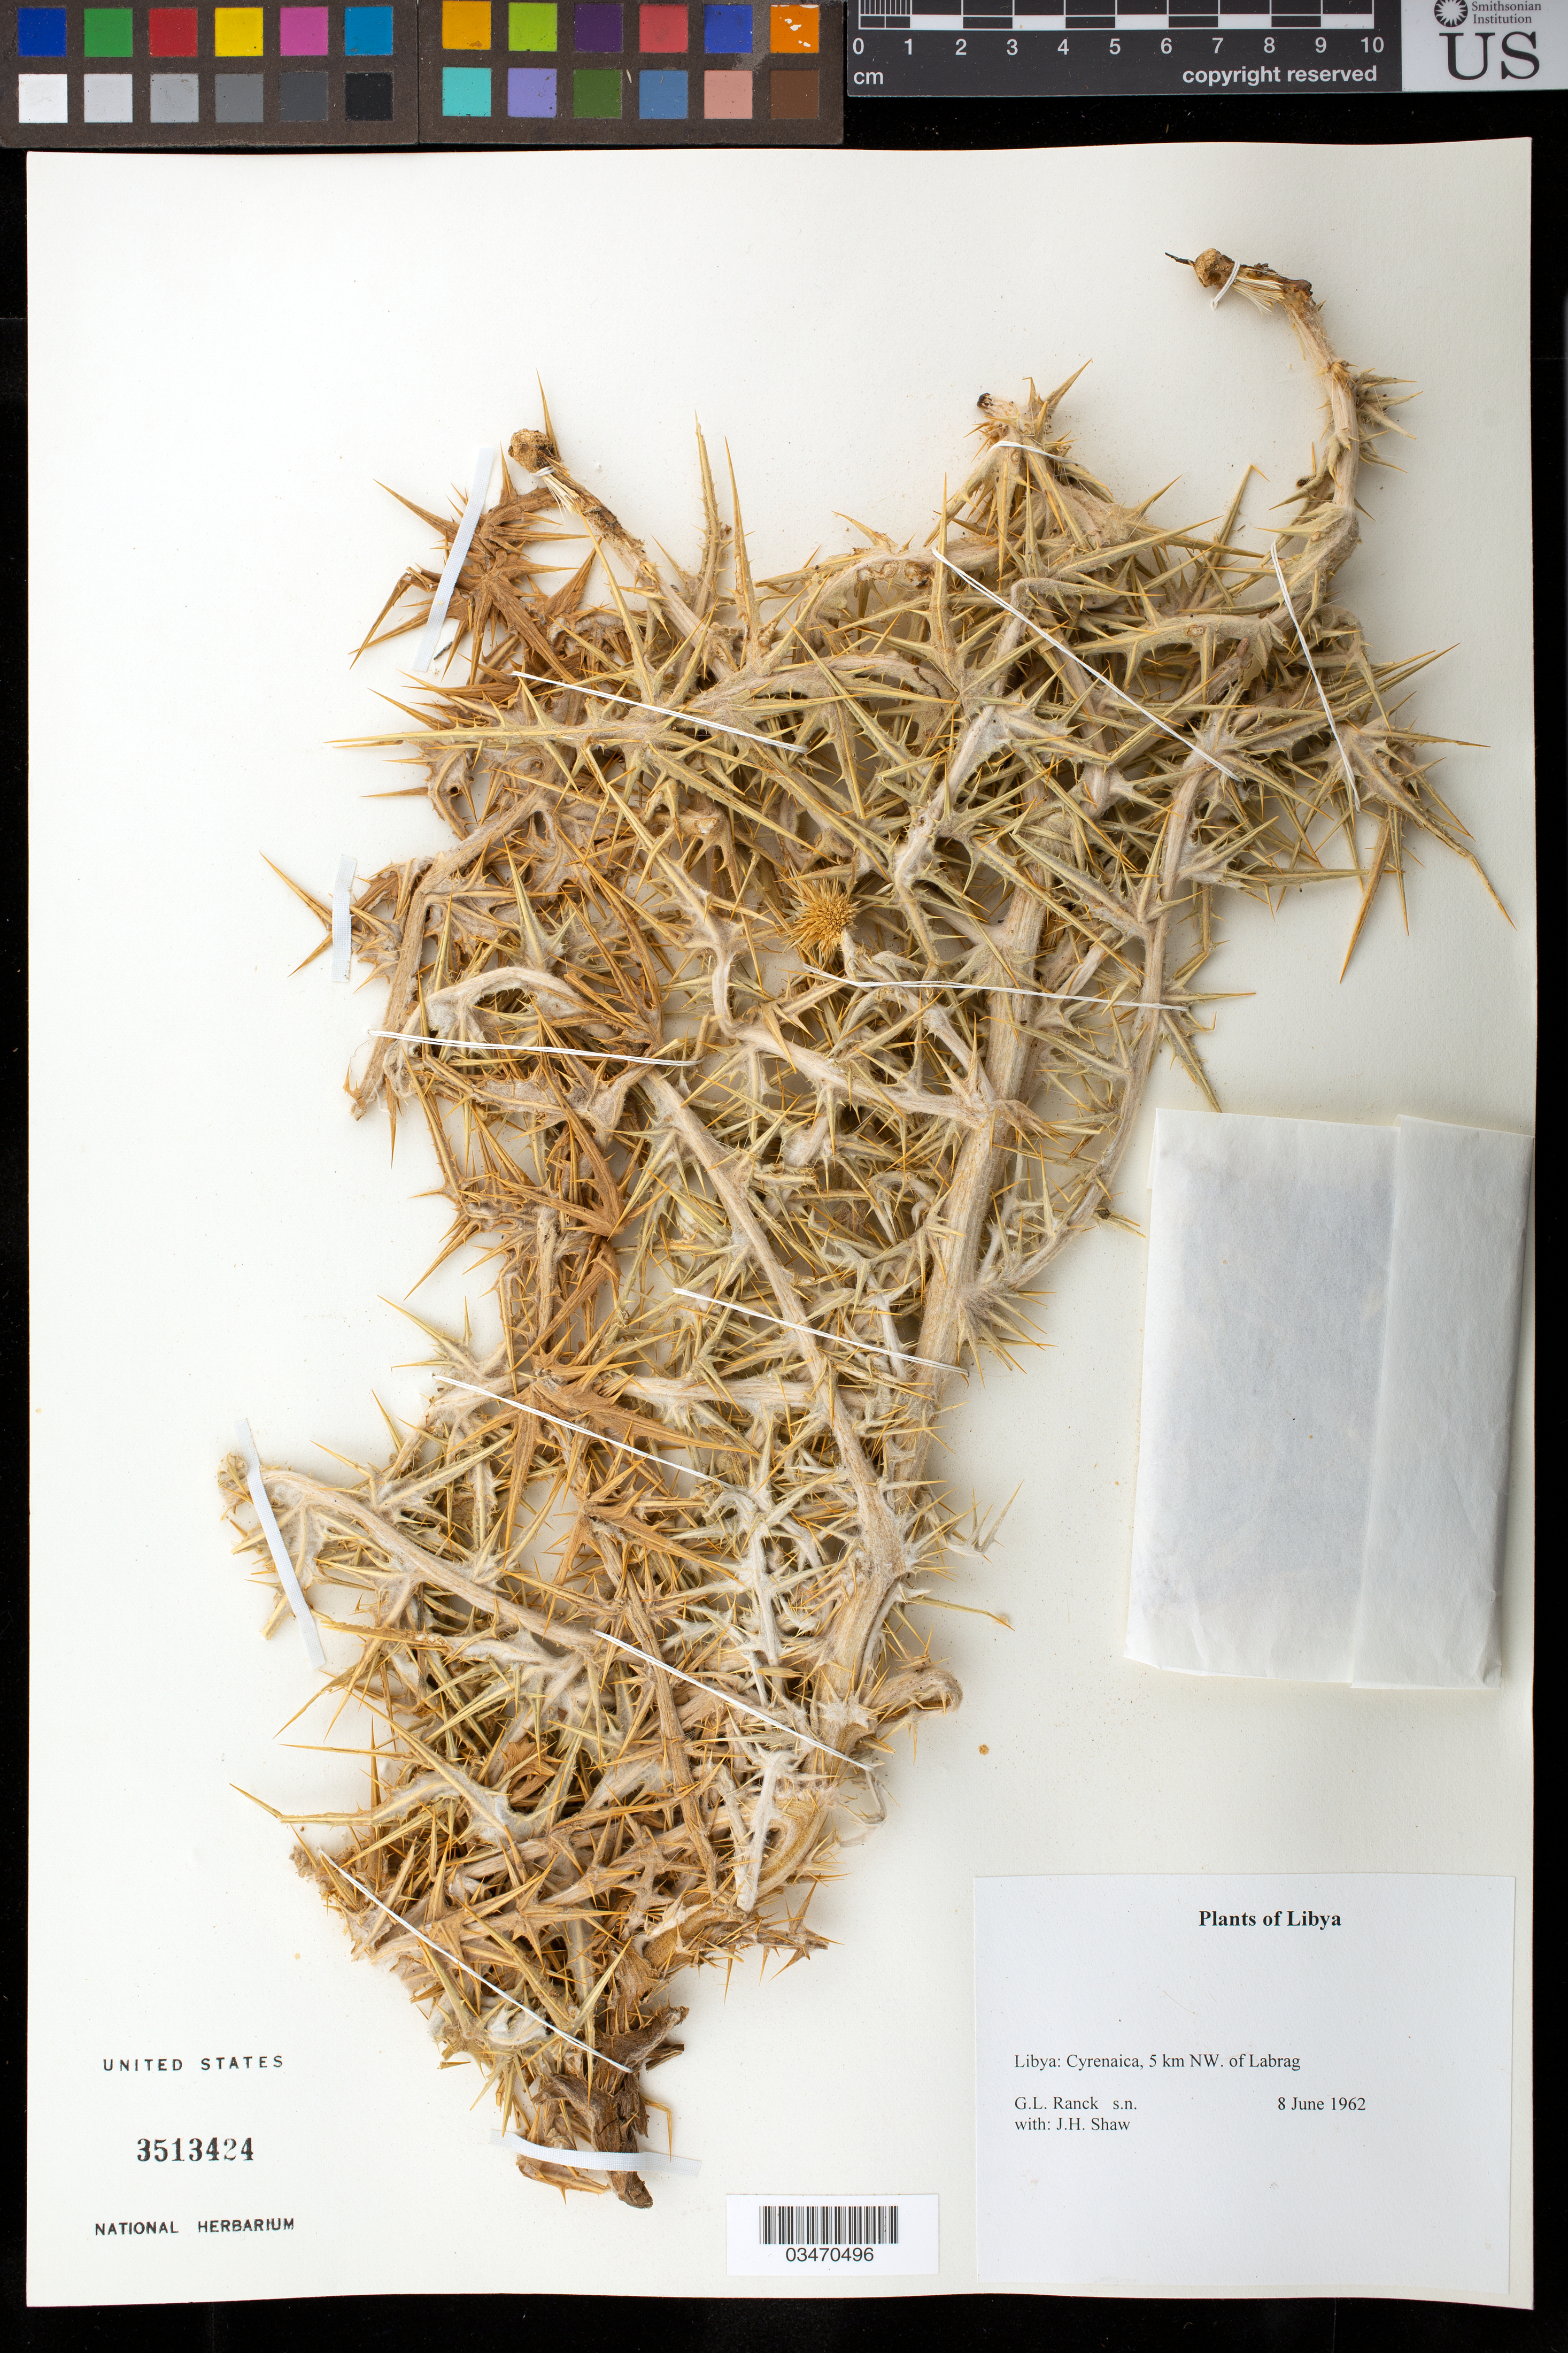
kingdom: Plantae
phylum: Tracheophyta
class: Magnoliopsida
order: Asterales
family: Asteraceae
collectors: G. Ranck & J. H. Shaw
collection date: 1962-06-08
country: Libya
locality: Cyrenaica, 5 km NW of Labrag.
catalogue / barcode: US 3513424